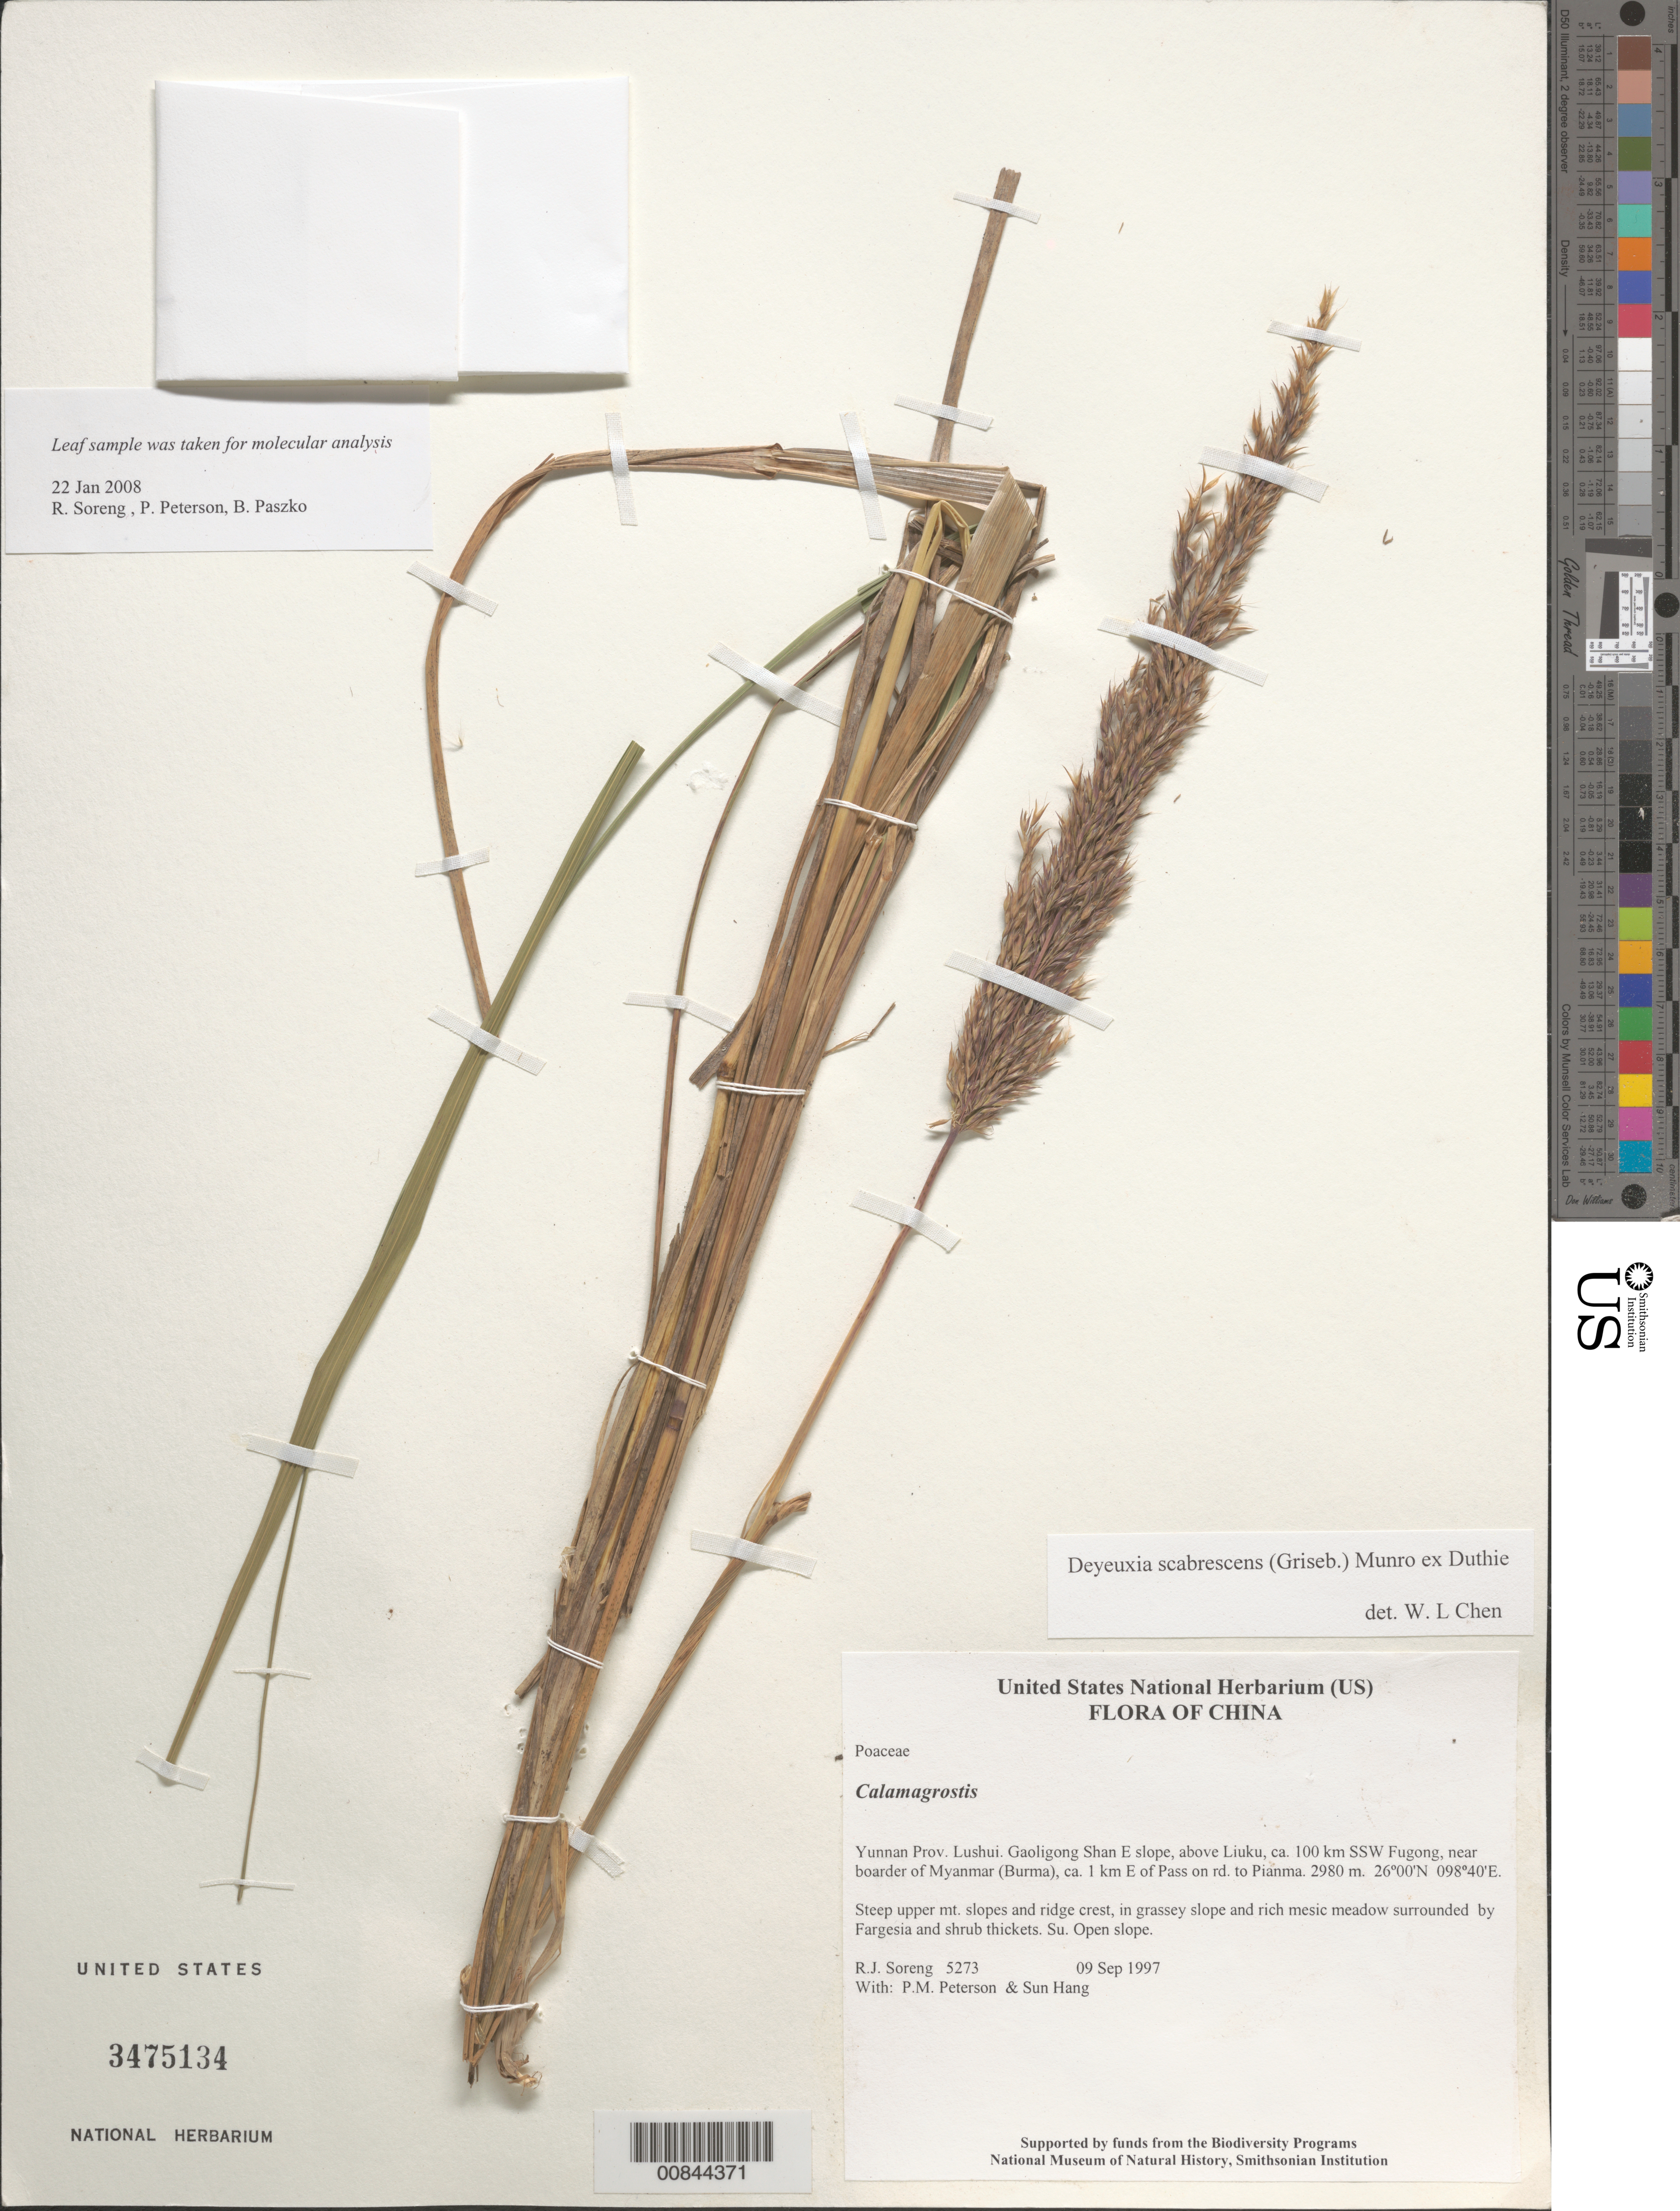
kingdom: Plantae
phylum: Tracheophyta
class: Liliopsida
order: Poales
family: Poaceae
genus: Deyeuxia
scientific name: Deyeuxia scabrescens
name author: (Griseb.) Munro ex Duthie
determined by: Chen, W. L.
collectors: R. J. Soreng, P. M. Peterson & Sun Hang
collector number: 5273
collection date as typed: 09 Sep 1997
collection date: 1997-09-09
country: China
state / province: Yunnan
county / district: Lushui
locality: Gaoligong Shan E slope, above Liuku, ca. 100 km SSW Fugong, near boarder of Myanmar (Burma), ca. 1 km E of Pass on rd. to Pianma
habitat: Steep upper mt. slopes and ridge crest, in grassey slope and rich mesic meadow surrounded by Fargesia and shrub thickets. Su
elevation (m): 2980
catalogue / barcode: US 3475134